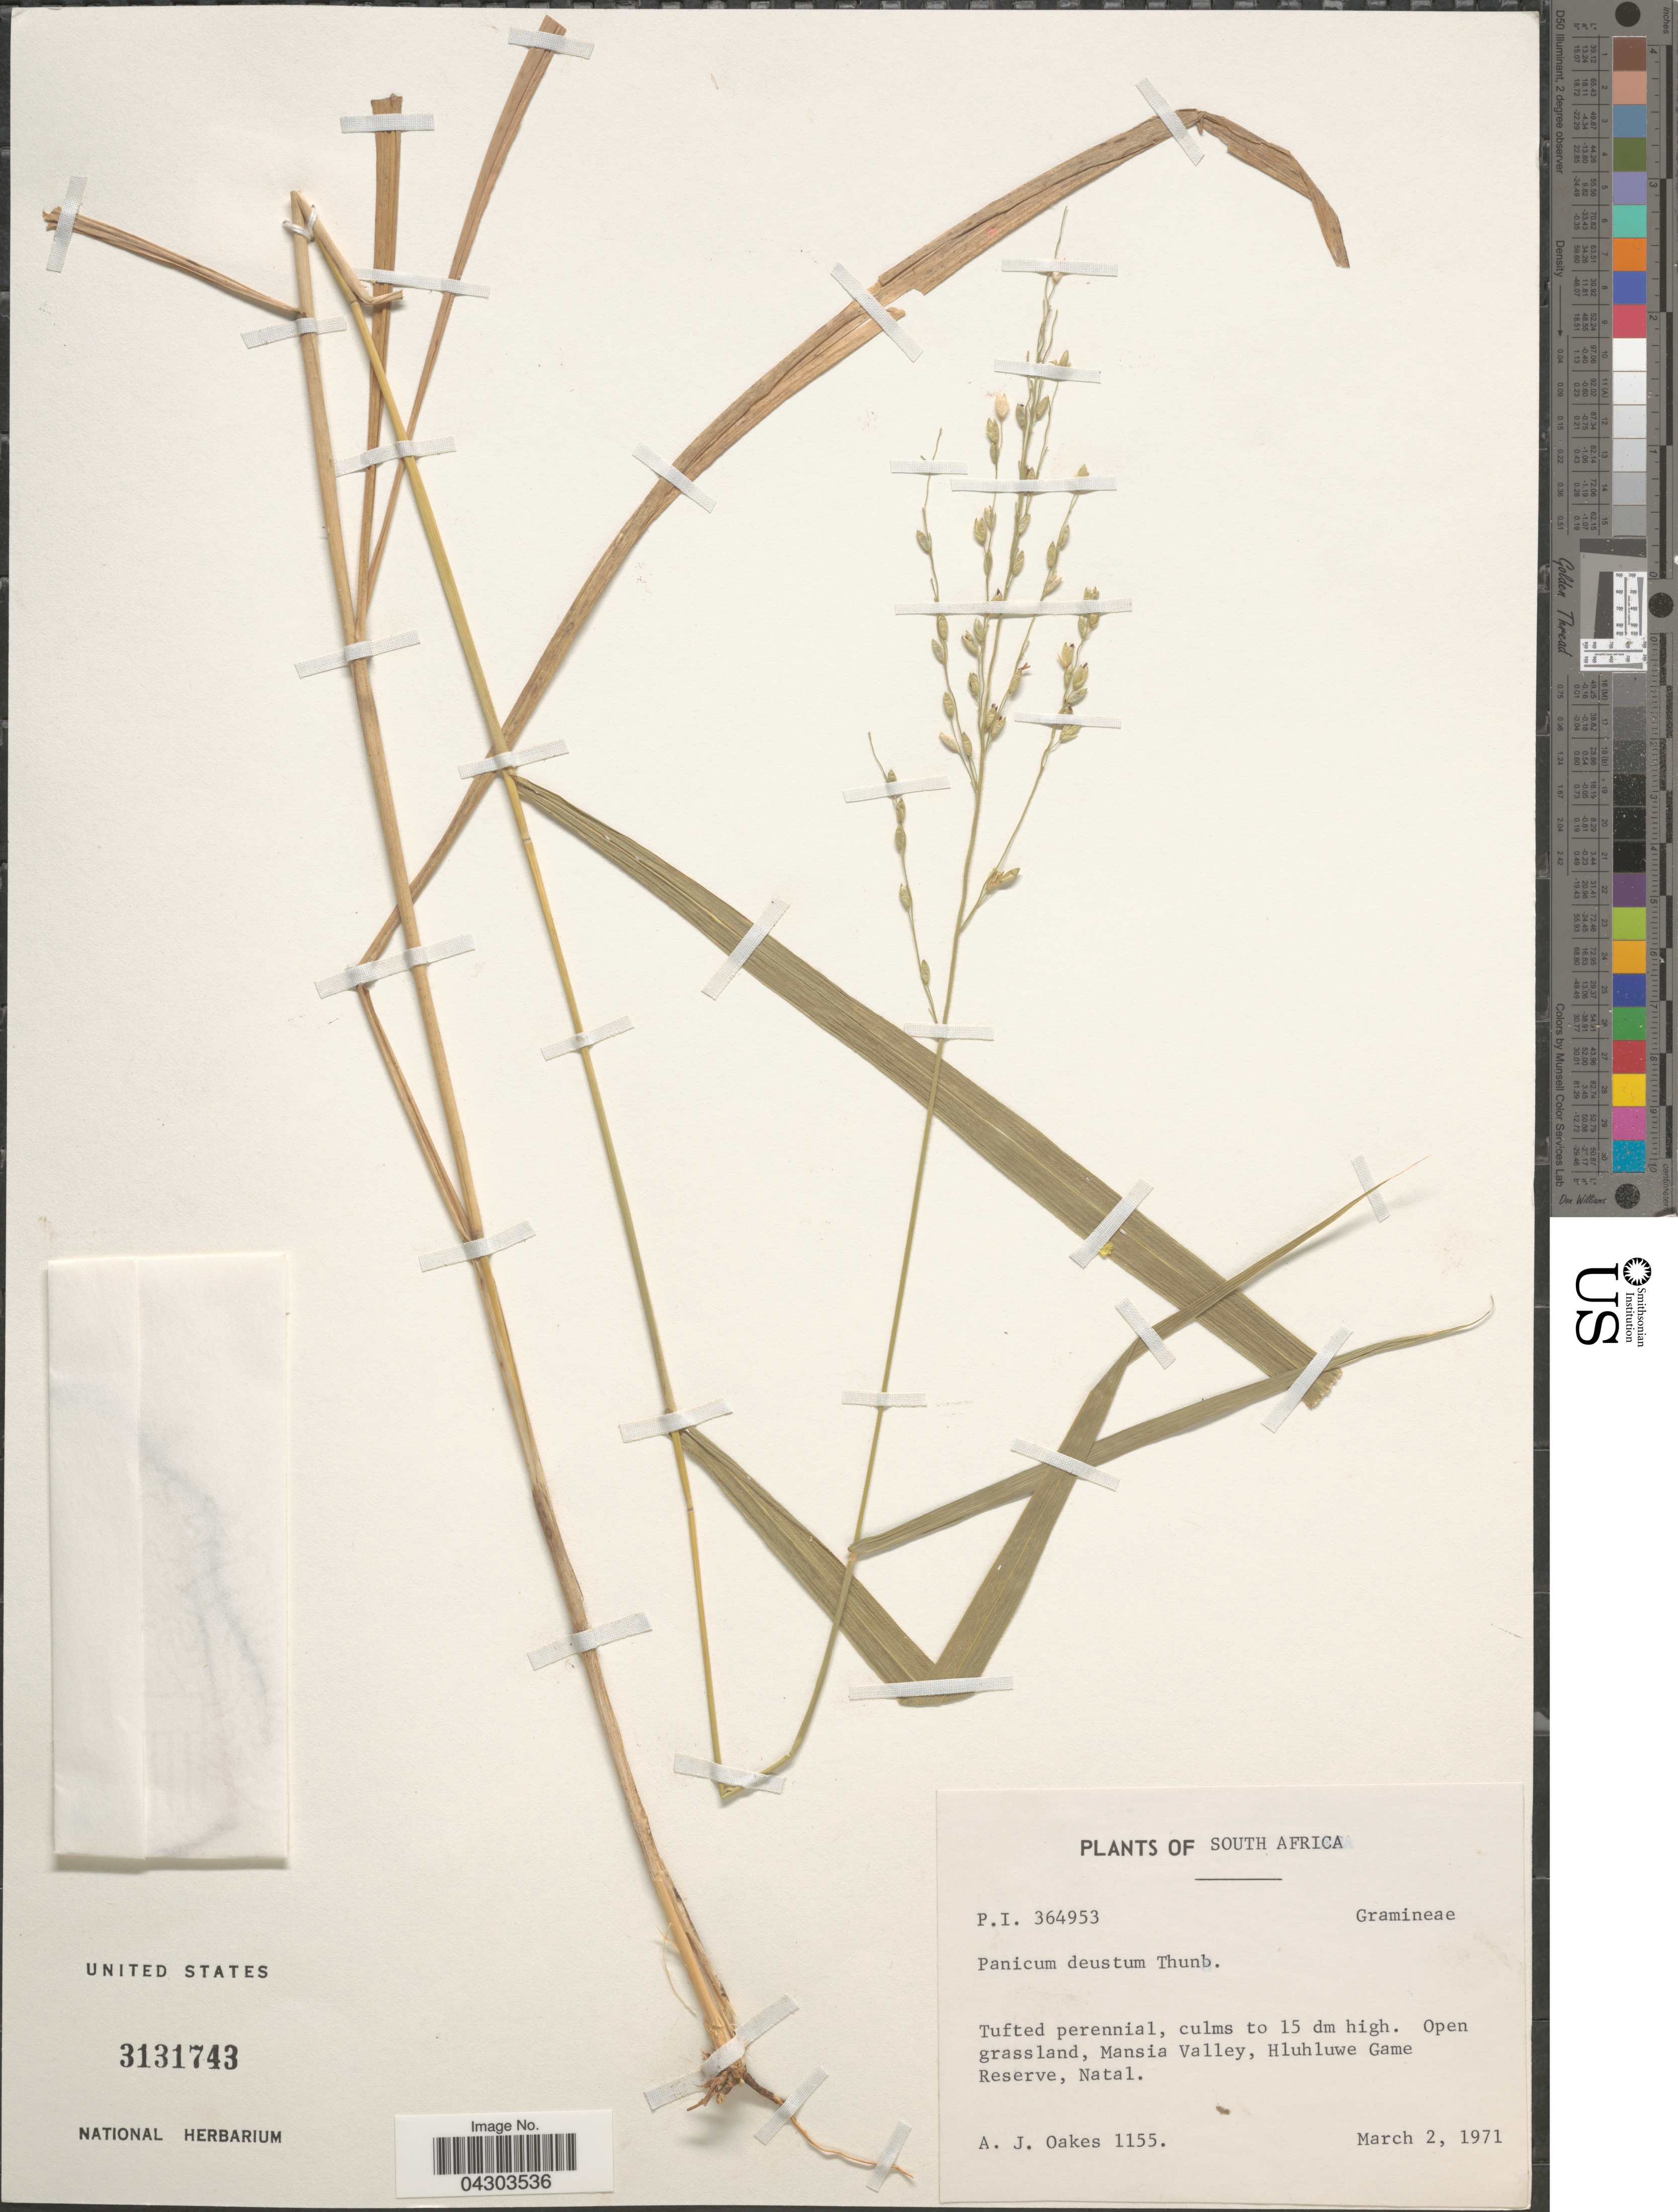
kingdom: Plantae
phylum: Tracheophyta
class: Liliopsida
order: Poales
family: Poaceae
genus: Panicum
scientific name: Panicum deustum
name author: Thunb.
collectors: A. Oakes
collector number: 1155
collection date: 1971-03-02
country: South Africa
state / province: KwaZulu-Natal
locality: Open grassland, Mansia valley. Hluhluwe Game Reserve, Natal.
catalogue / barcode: US 3131743